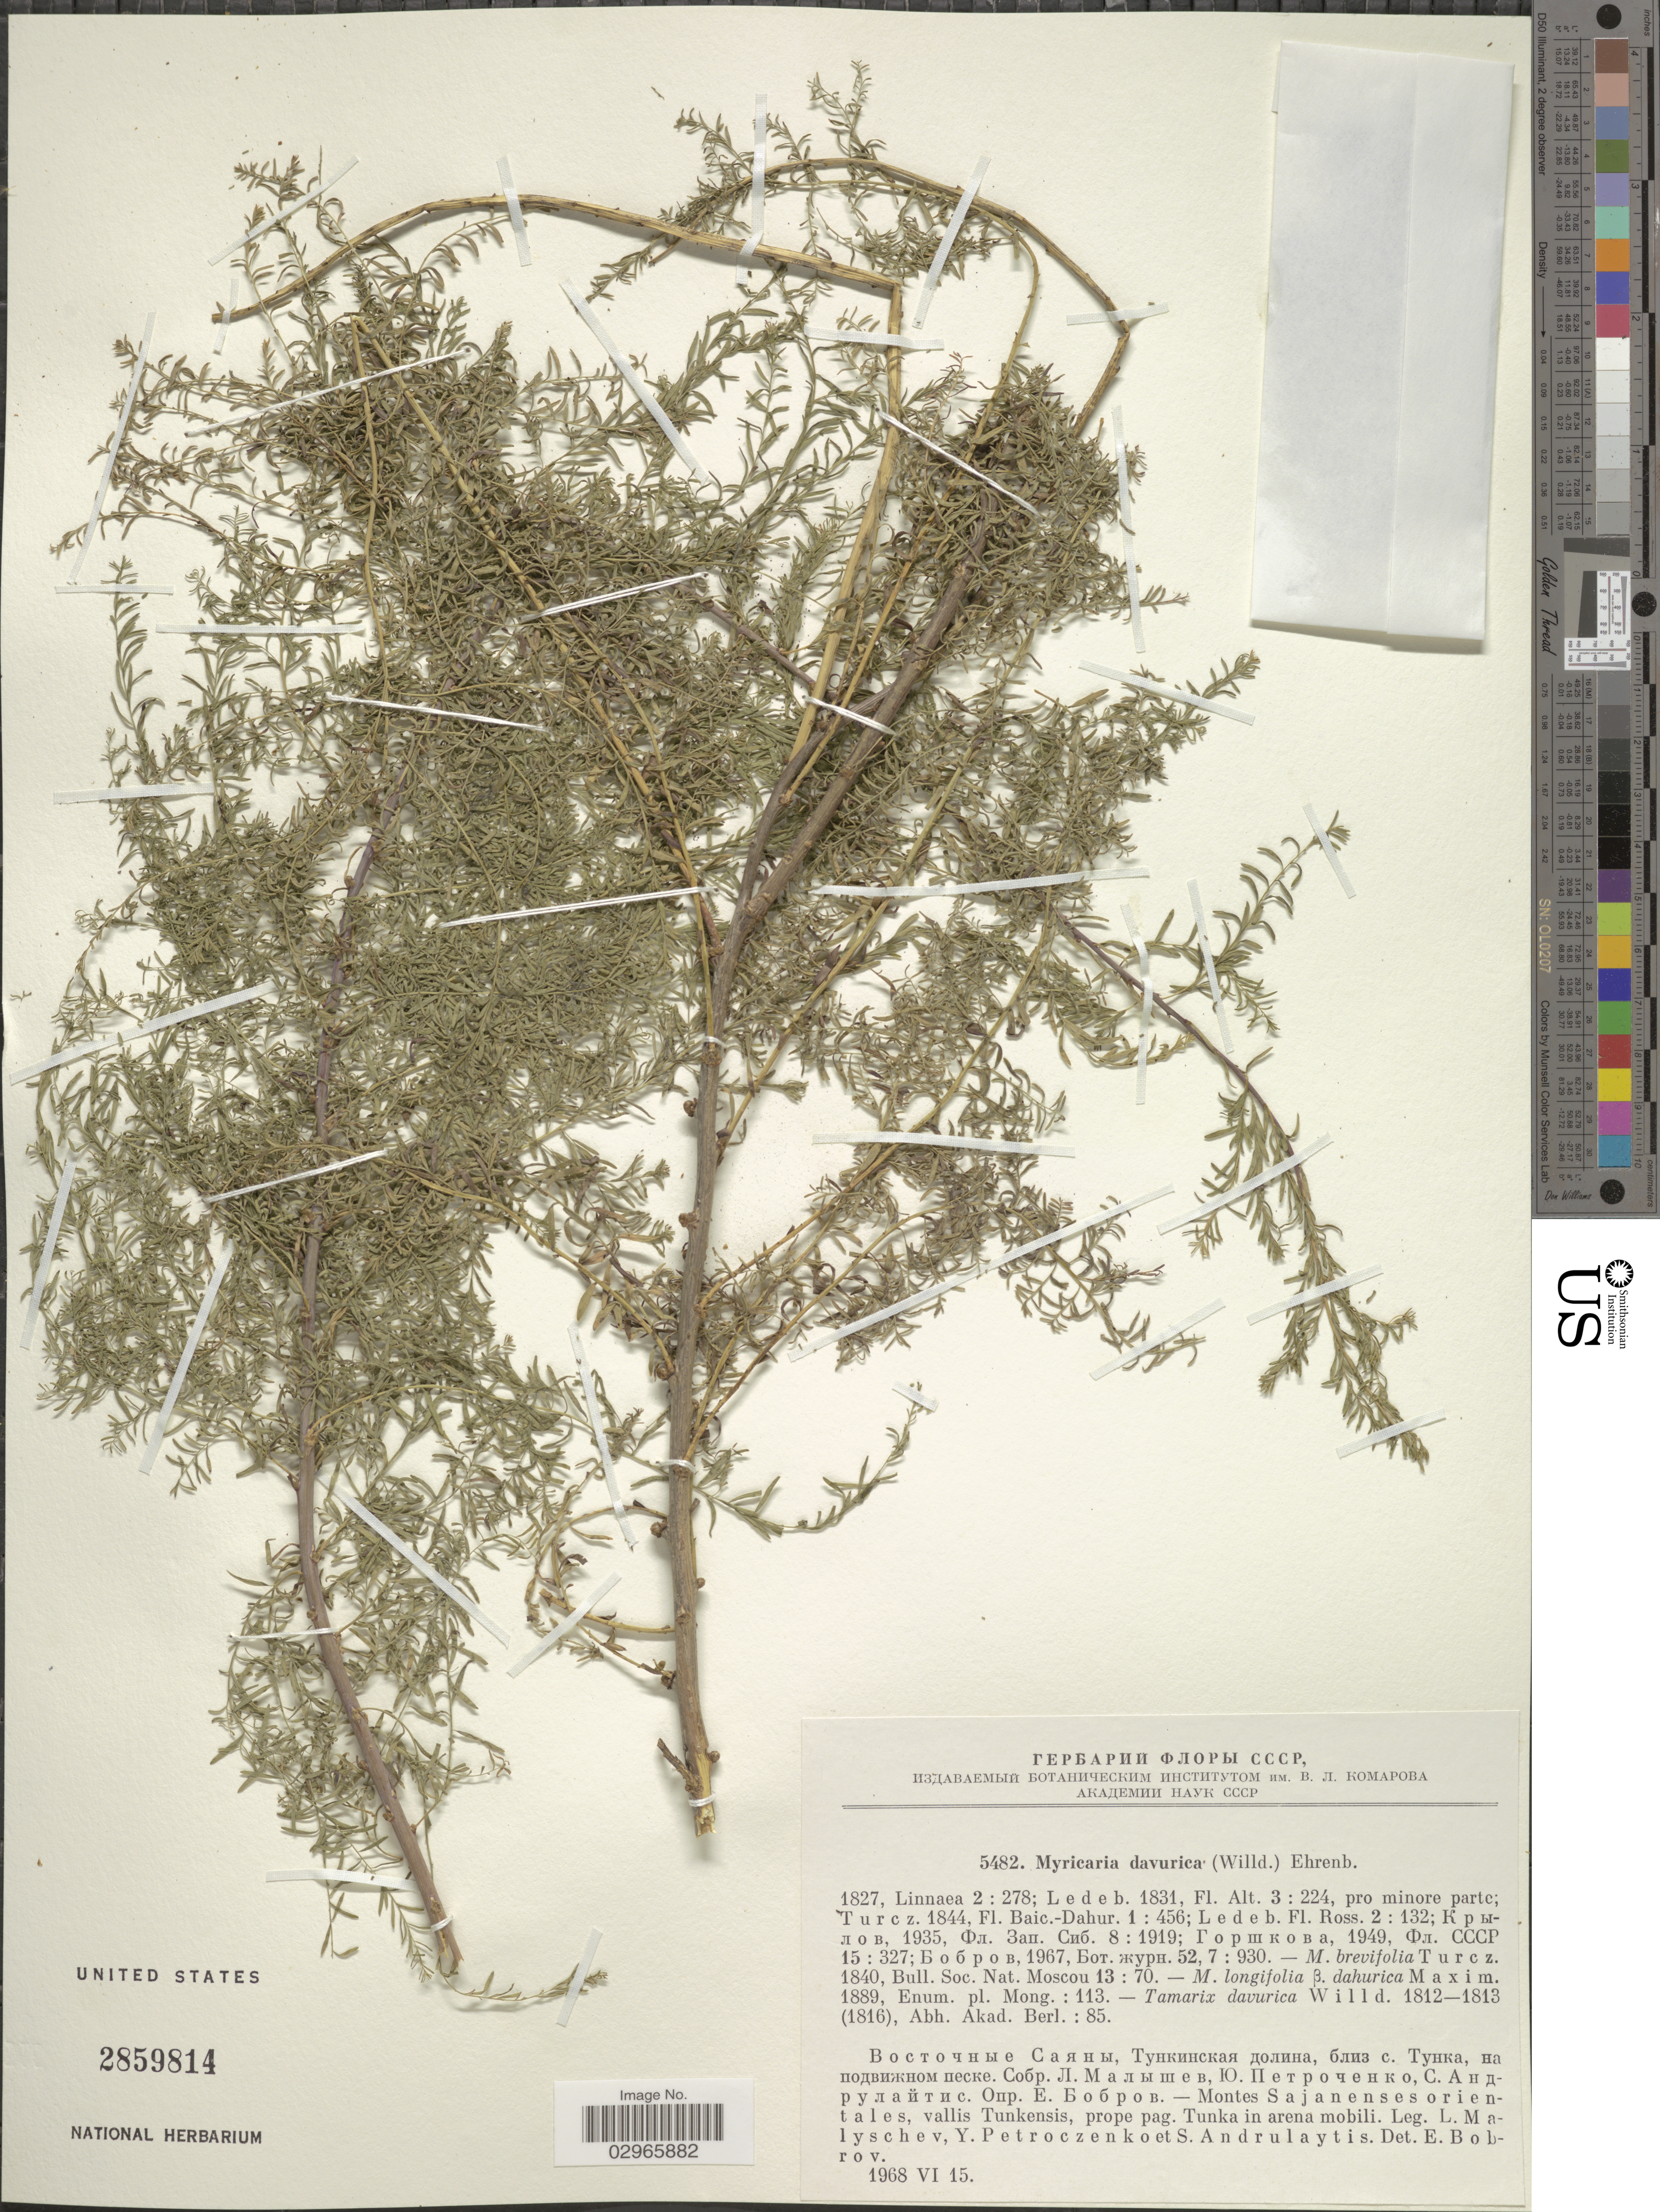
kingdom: Plantae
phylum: Tracheophyta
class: Magnoliopsida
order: Caryophyllales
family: Tamaricaceae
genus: Myricaria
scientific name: Myricaria dahurica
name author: DC.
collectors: L. Malyschev, Y. Petroczenko & S. Andrulaytis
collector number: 5482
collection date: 1968-06-15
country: Russian Federation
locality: Montes Sajanenses orientales, vallis Tunkensis, prope pag. Tunka in arena mobili.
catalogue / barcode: US 2859814